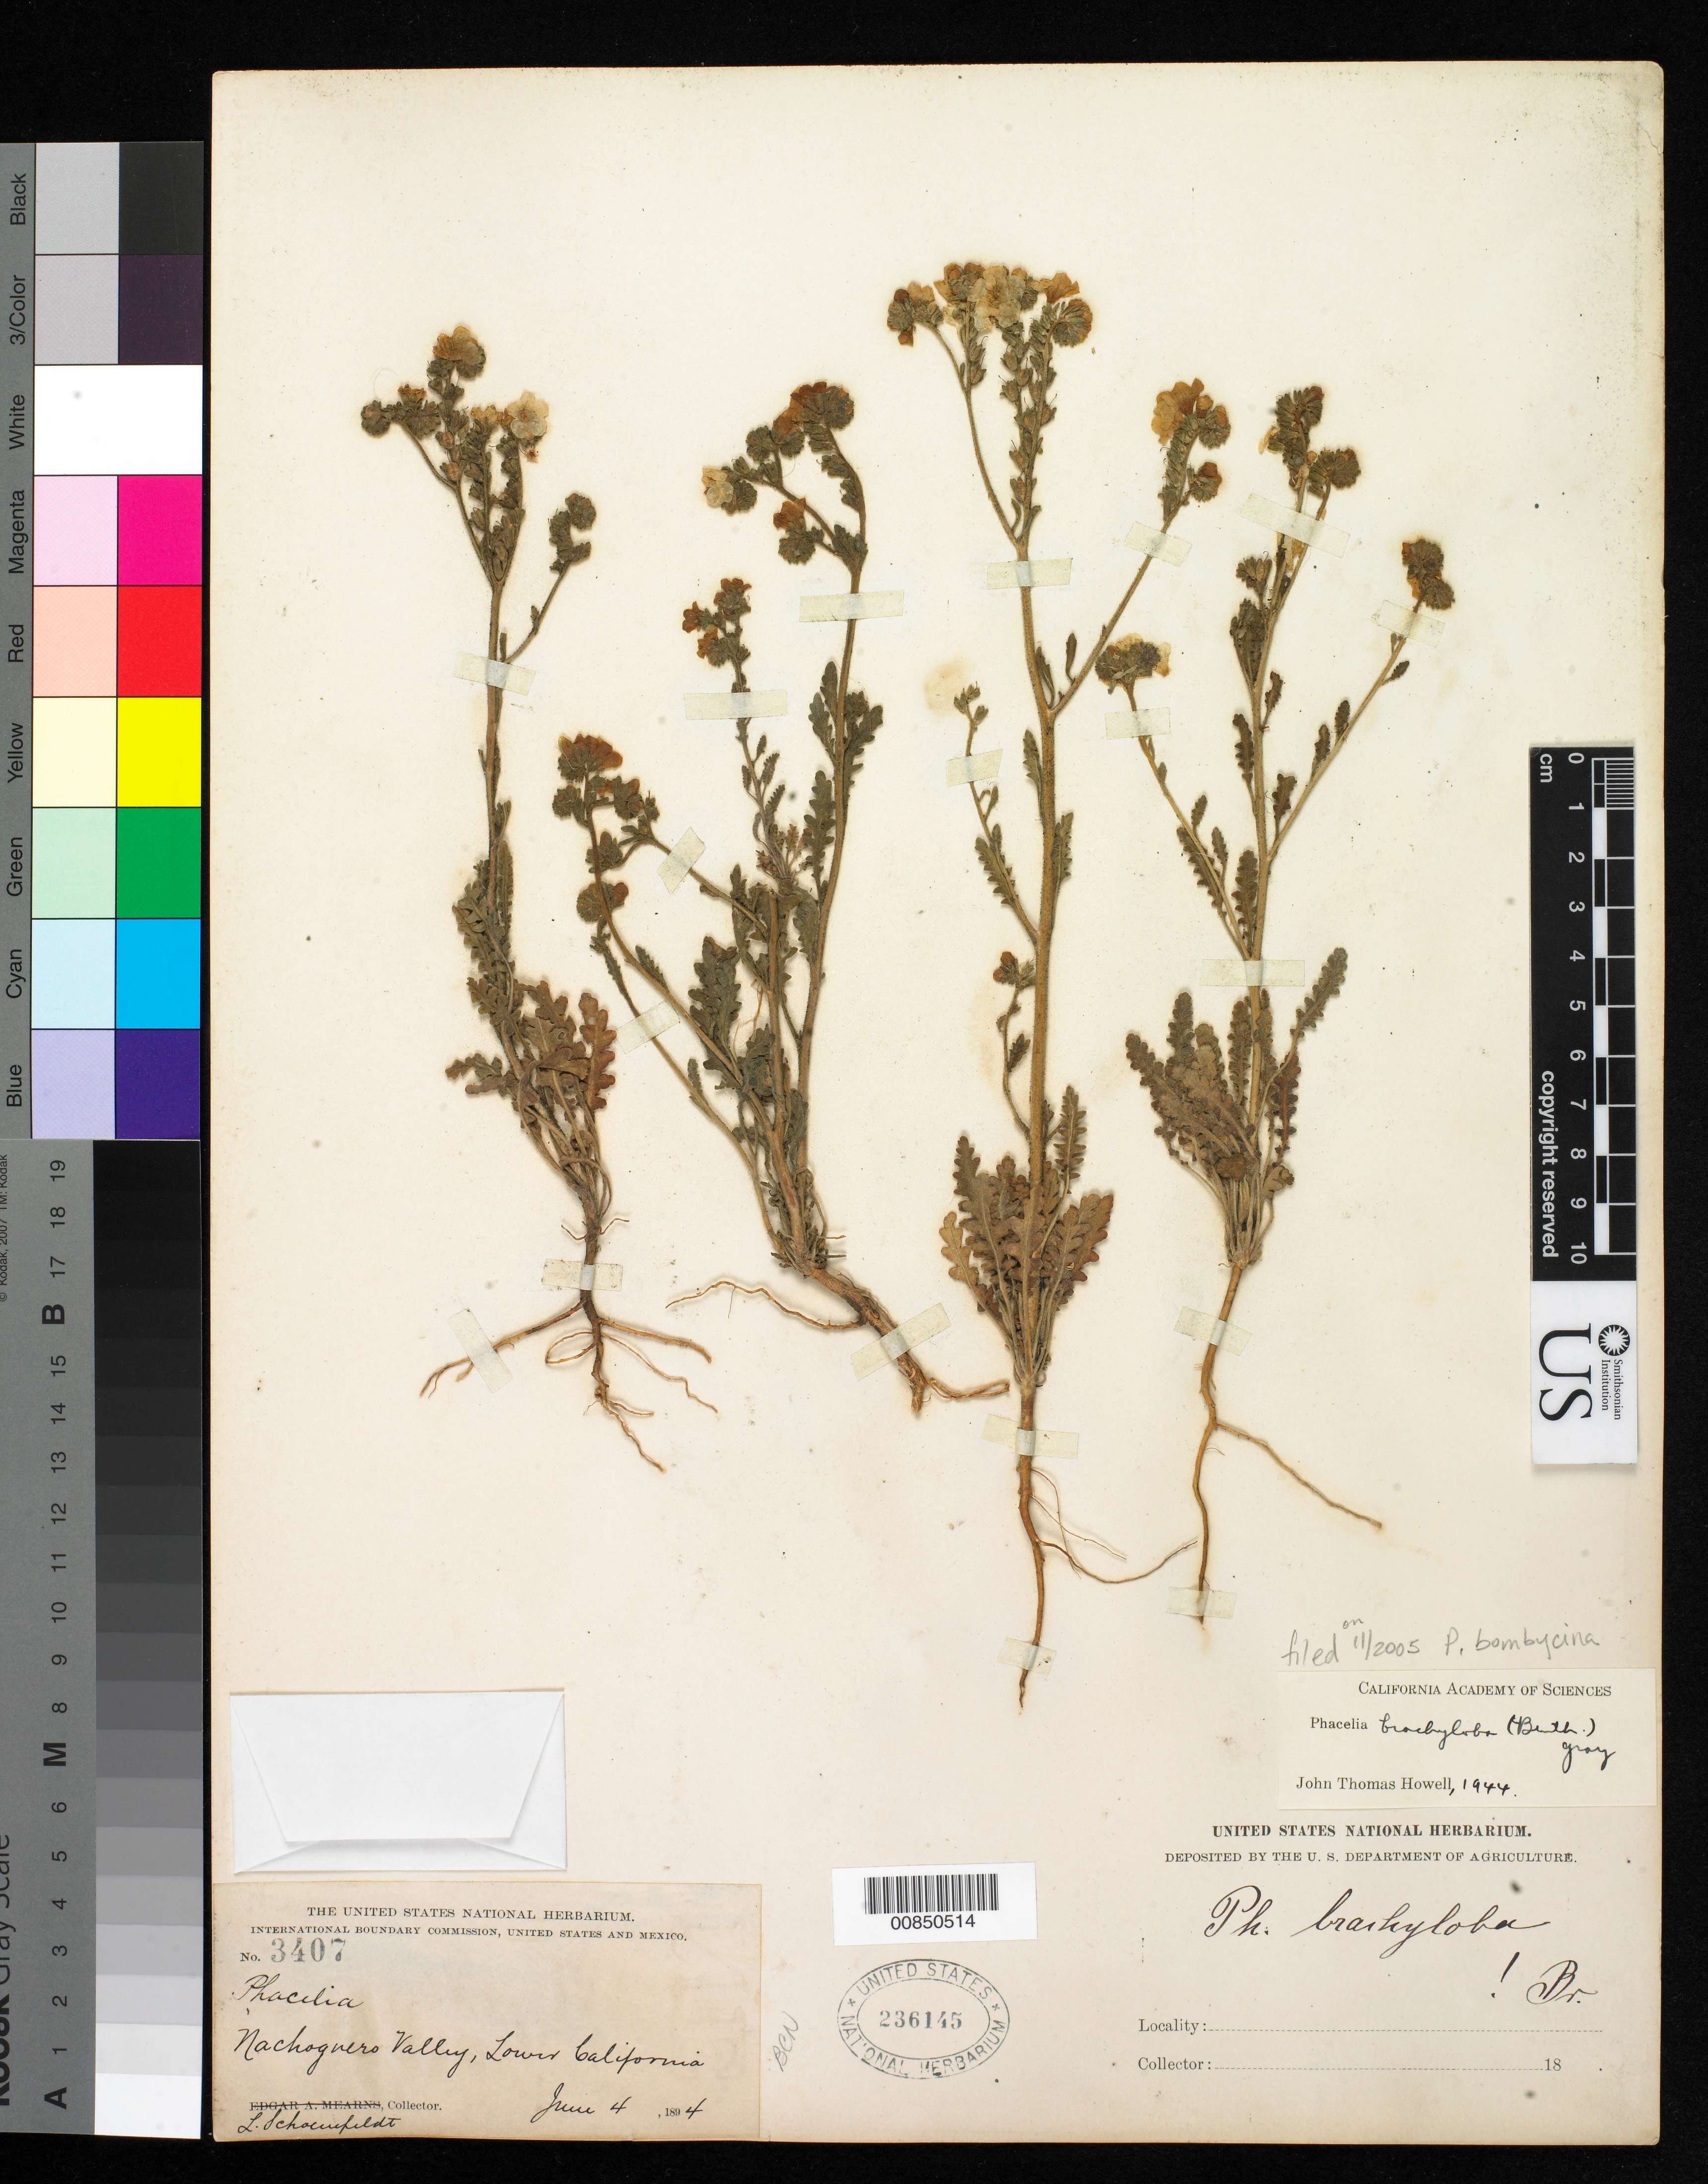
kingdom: Plantae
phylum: Tracheophyta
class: Magnoliopsida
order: Boraginales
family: Hydrophyllaceae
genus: Phacelia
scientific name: Phacelia bombycina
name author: Wooton & Standl.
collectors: L. Schoenfeldt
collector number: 3407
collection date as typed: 04 Jun 1894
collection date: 1894-06-04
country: Mexico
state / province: Baja California Norte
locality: Nachoguero Valley, Baja California.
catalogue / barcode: US 236145